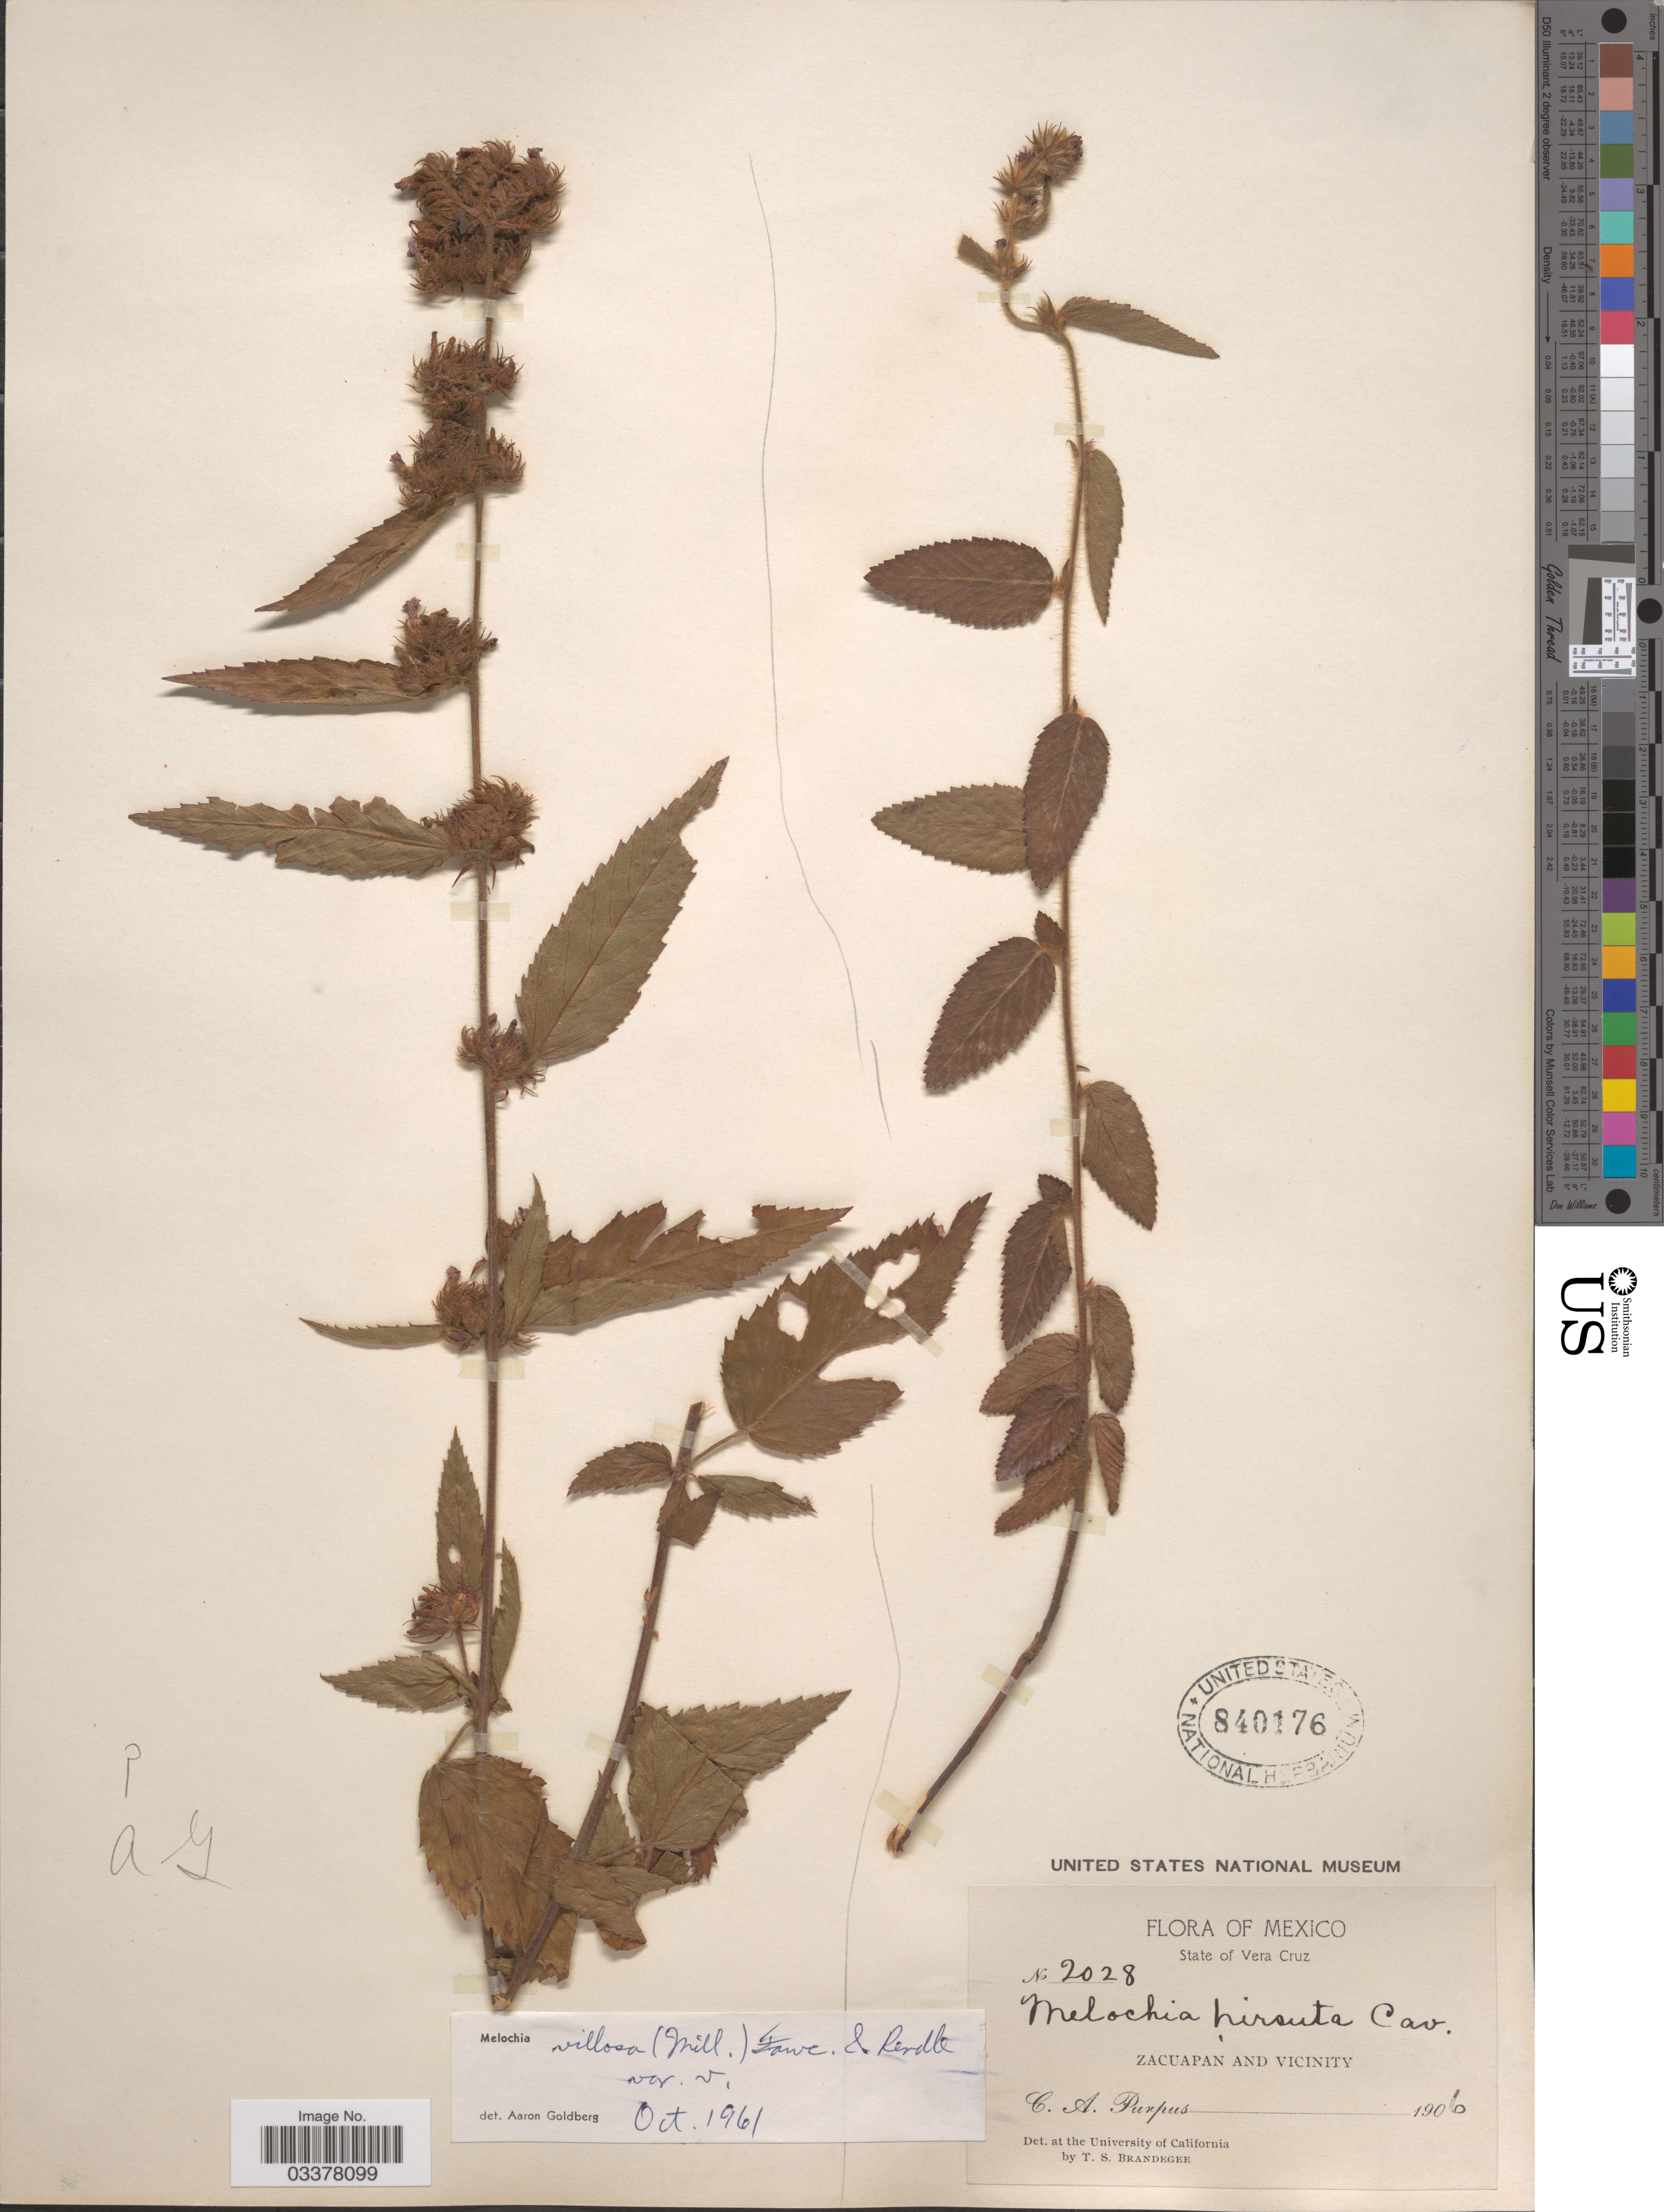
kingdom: Plantae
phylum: Tracheophyta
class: Magnoliopsida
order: Malvales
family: Malvaceae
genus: Melochia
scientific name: Melochia spicata var. spicata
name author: (L.) Fryxell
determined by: Dorr, L. J., (BOT), Smithsonian Institution - National Museum of Natural History (UNITED STATES)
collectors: C. A. Purpus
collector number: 2028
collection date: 1906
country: Mexico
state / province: Veracruz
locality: State of Vera Cruz. Zacuapan and vicinity.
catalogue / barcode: US 840176